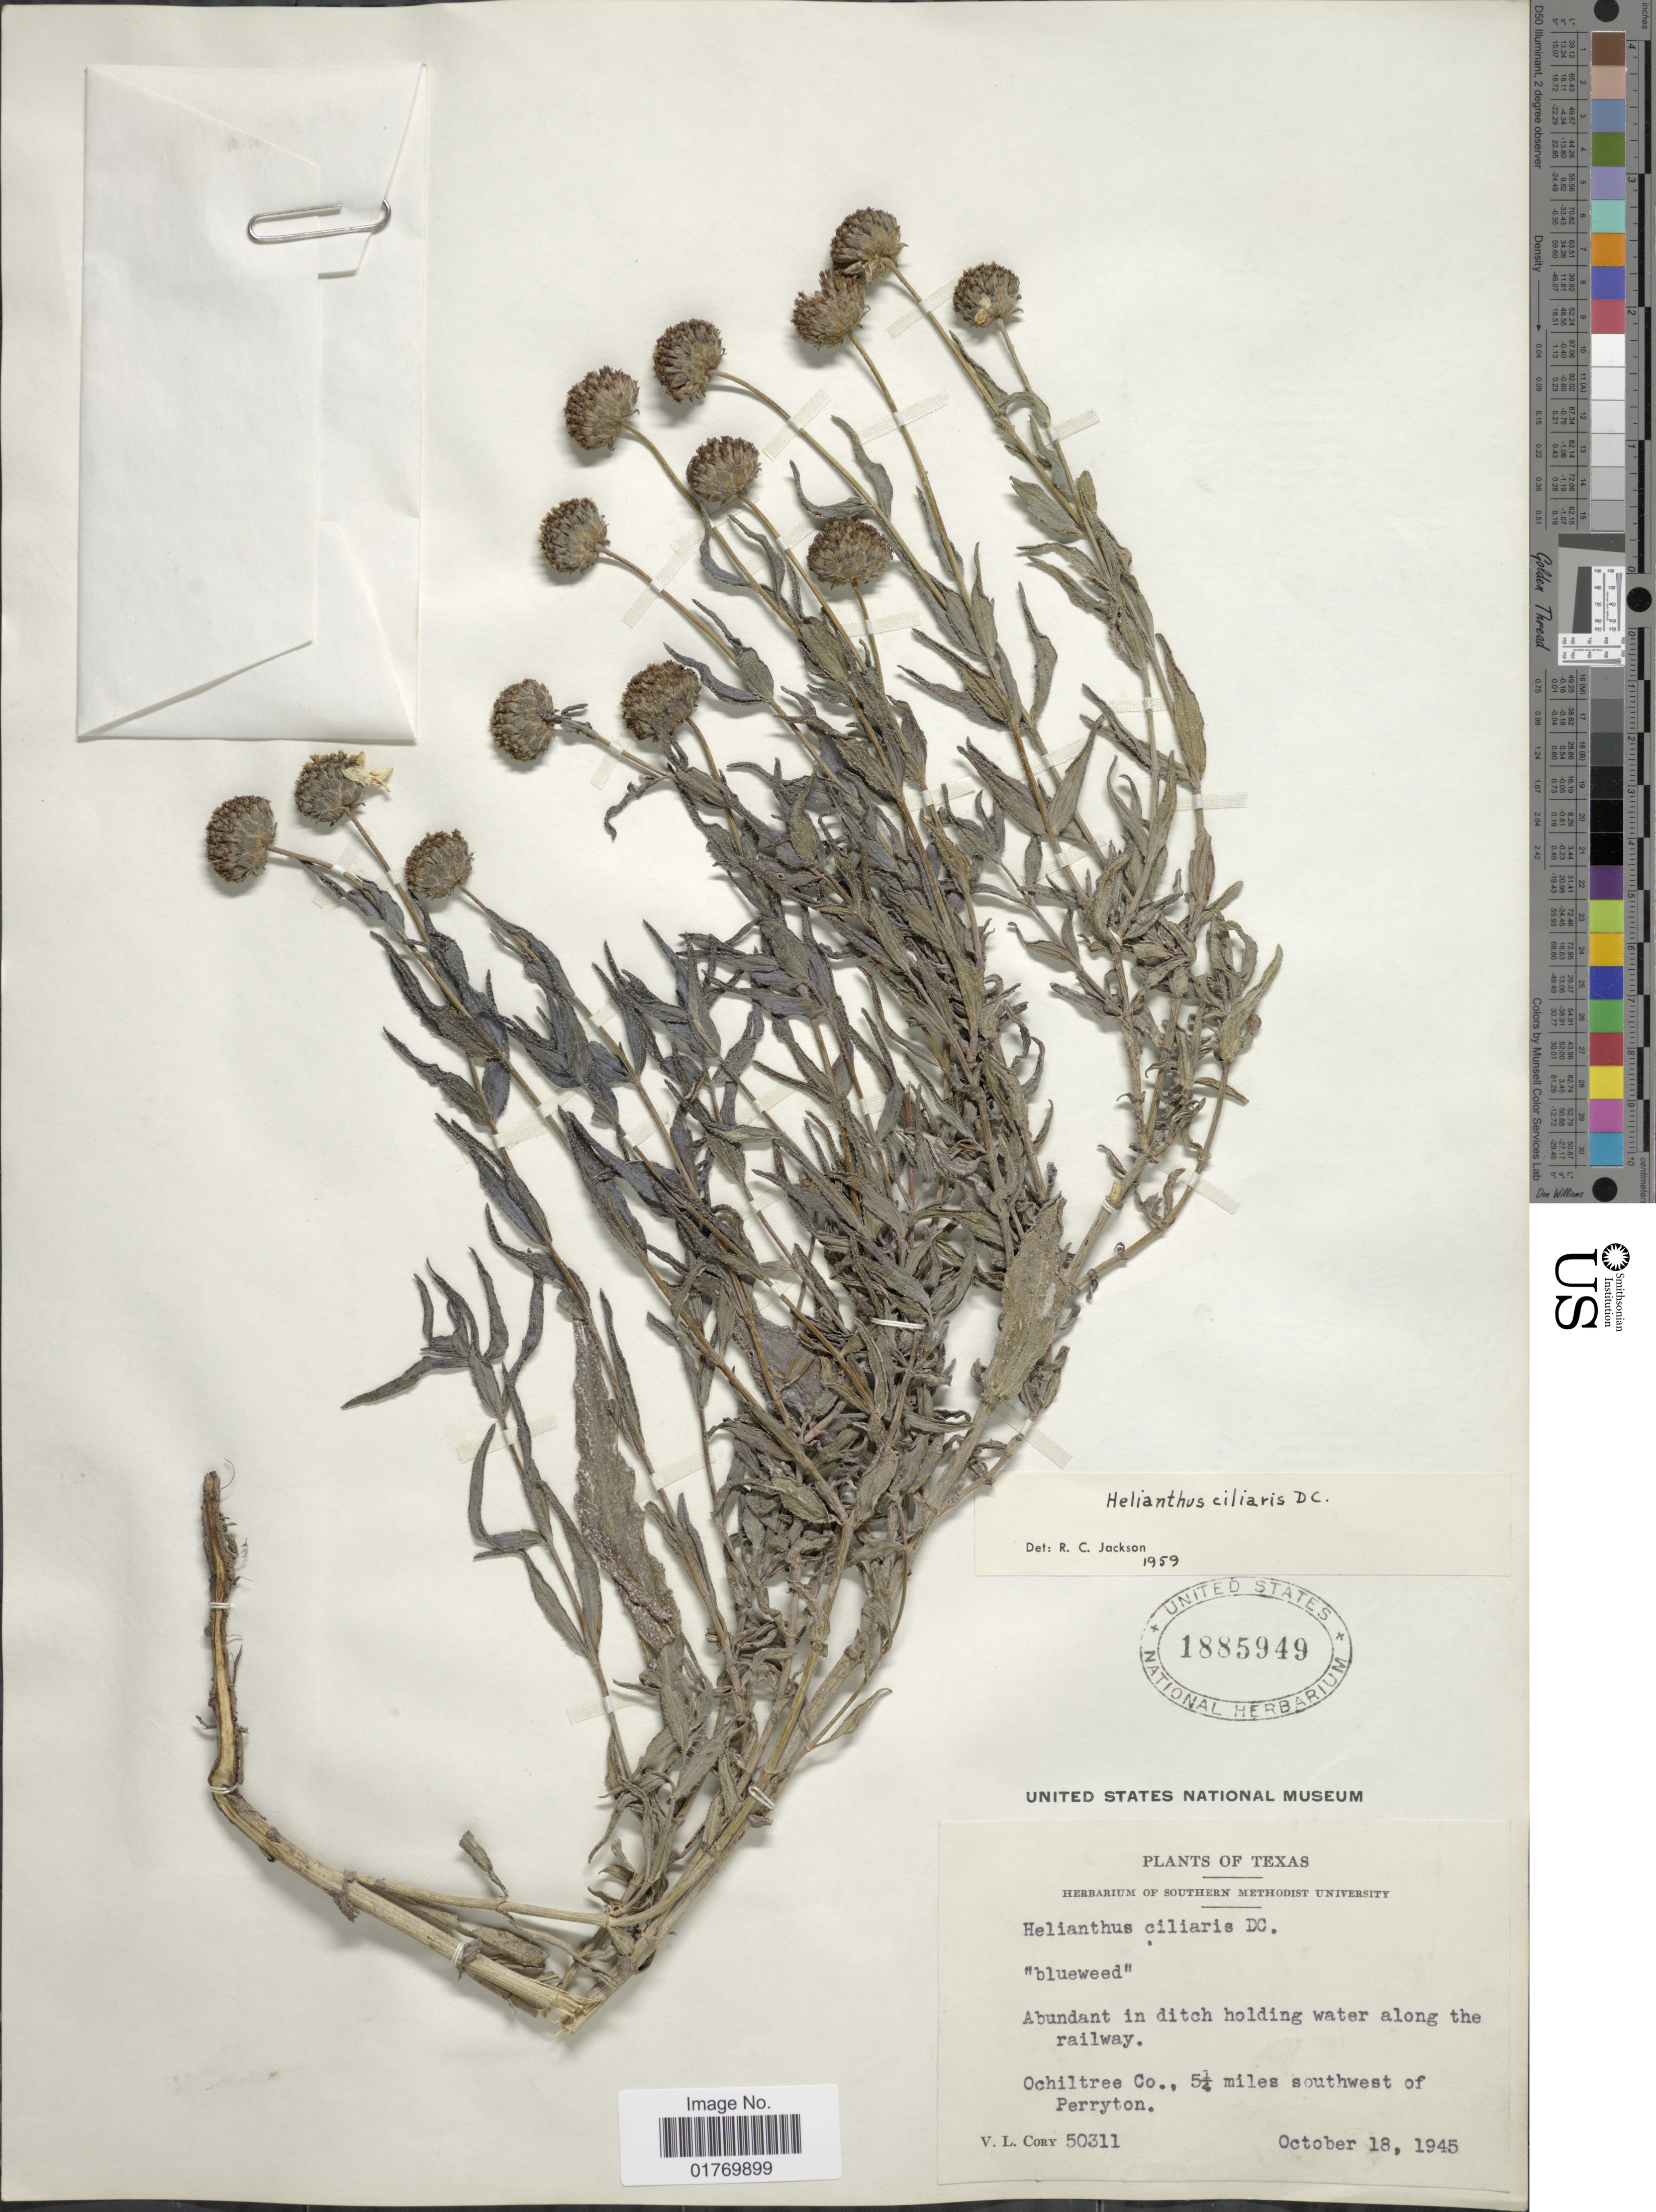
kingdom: Plantae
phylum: Tracheophyta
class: Magnoliopsida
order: Asterales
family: Asteraceae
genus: Helianthus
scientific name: Helianthus ciliaris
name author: DC.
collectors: V. Cory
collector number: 50311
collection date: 1945-10-18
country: United States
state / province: Texas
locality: Ochiltree Co., 5¼ miles southwest of Perryton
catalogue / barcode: US 1885949